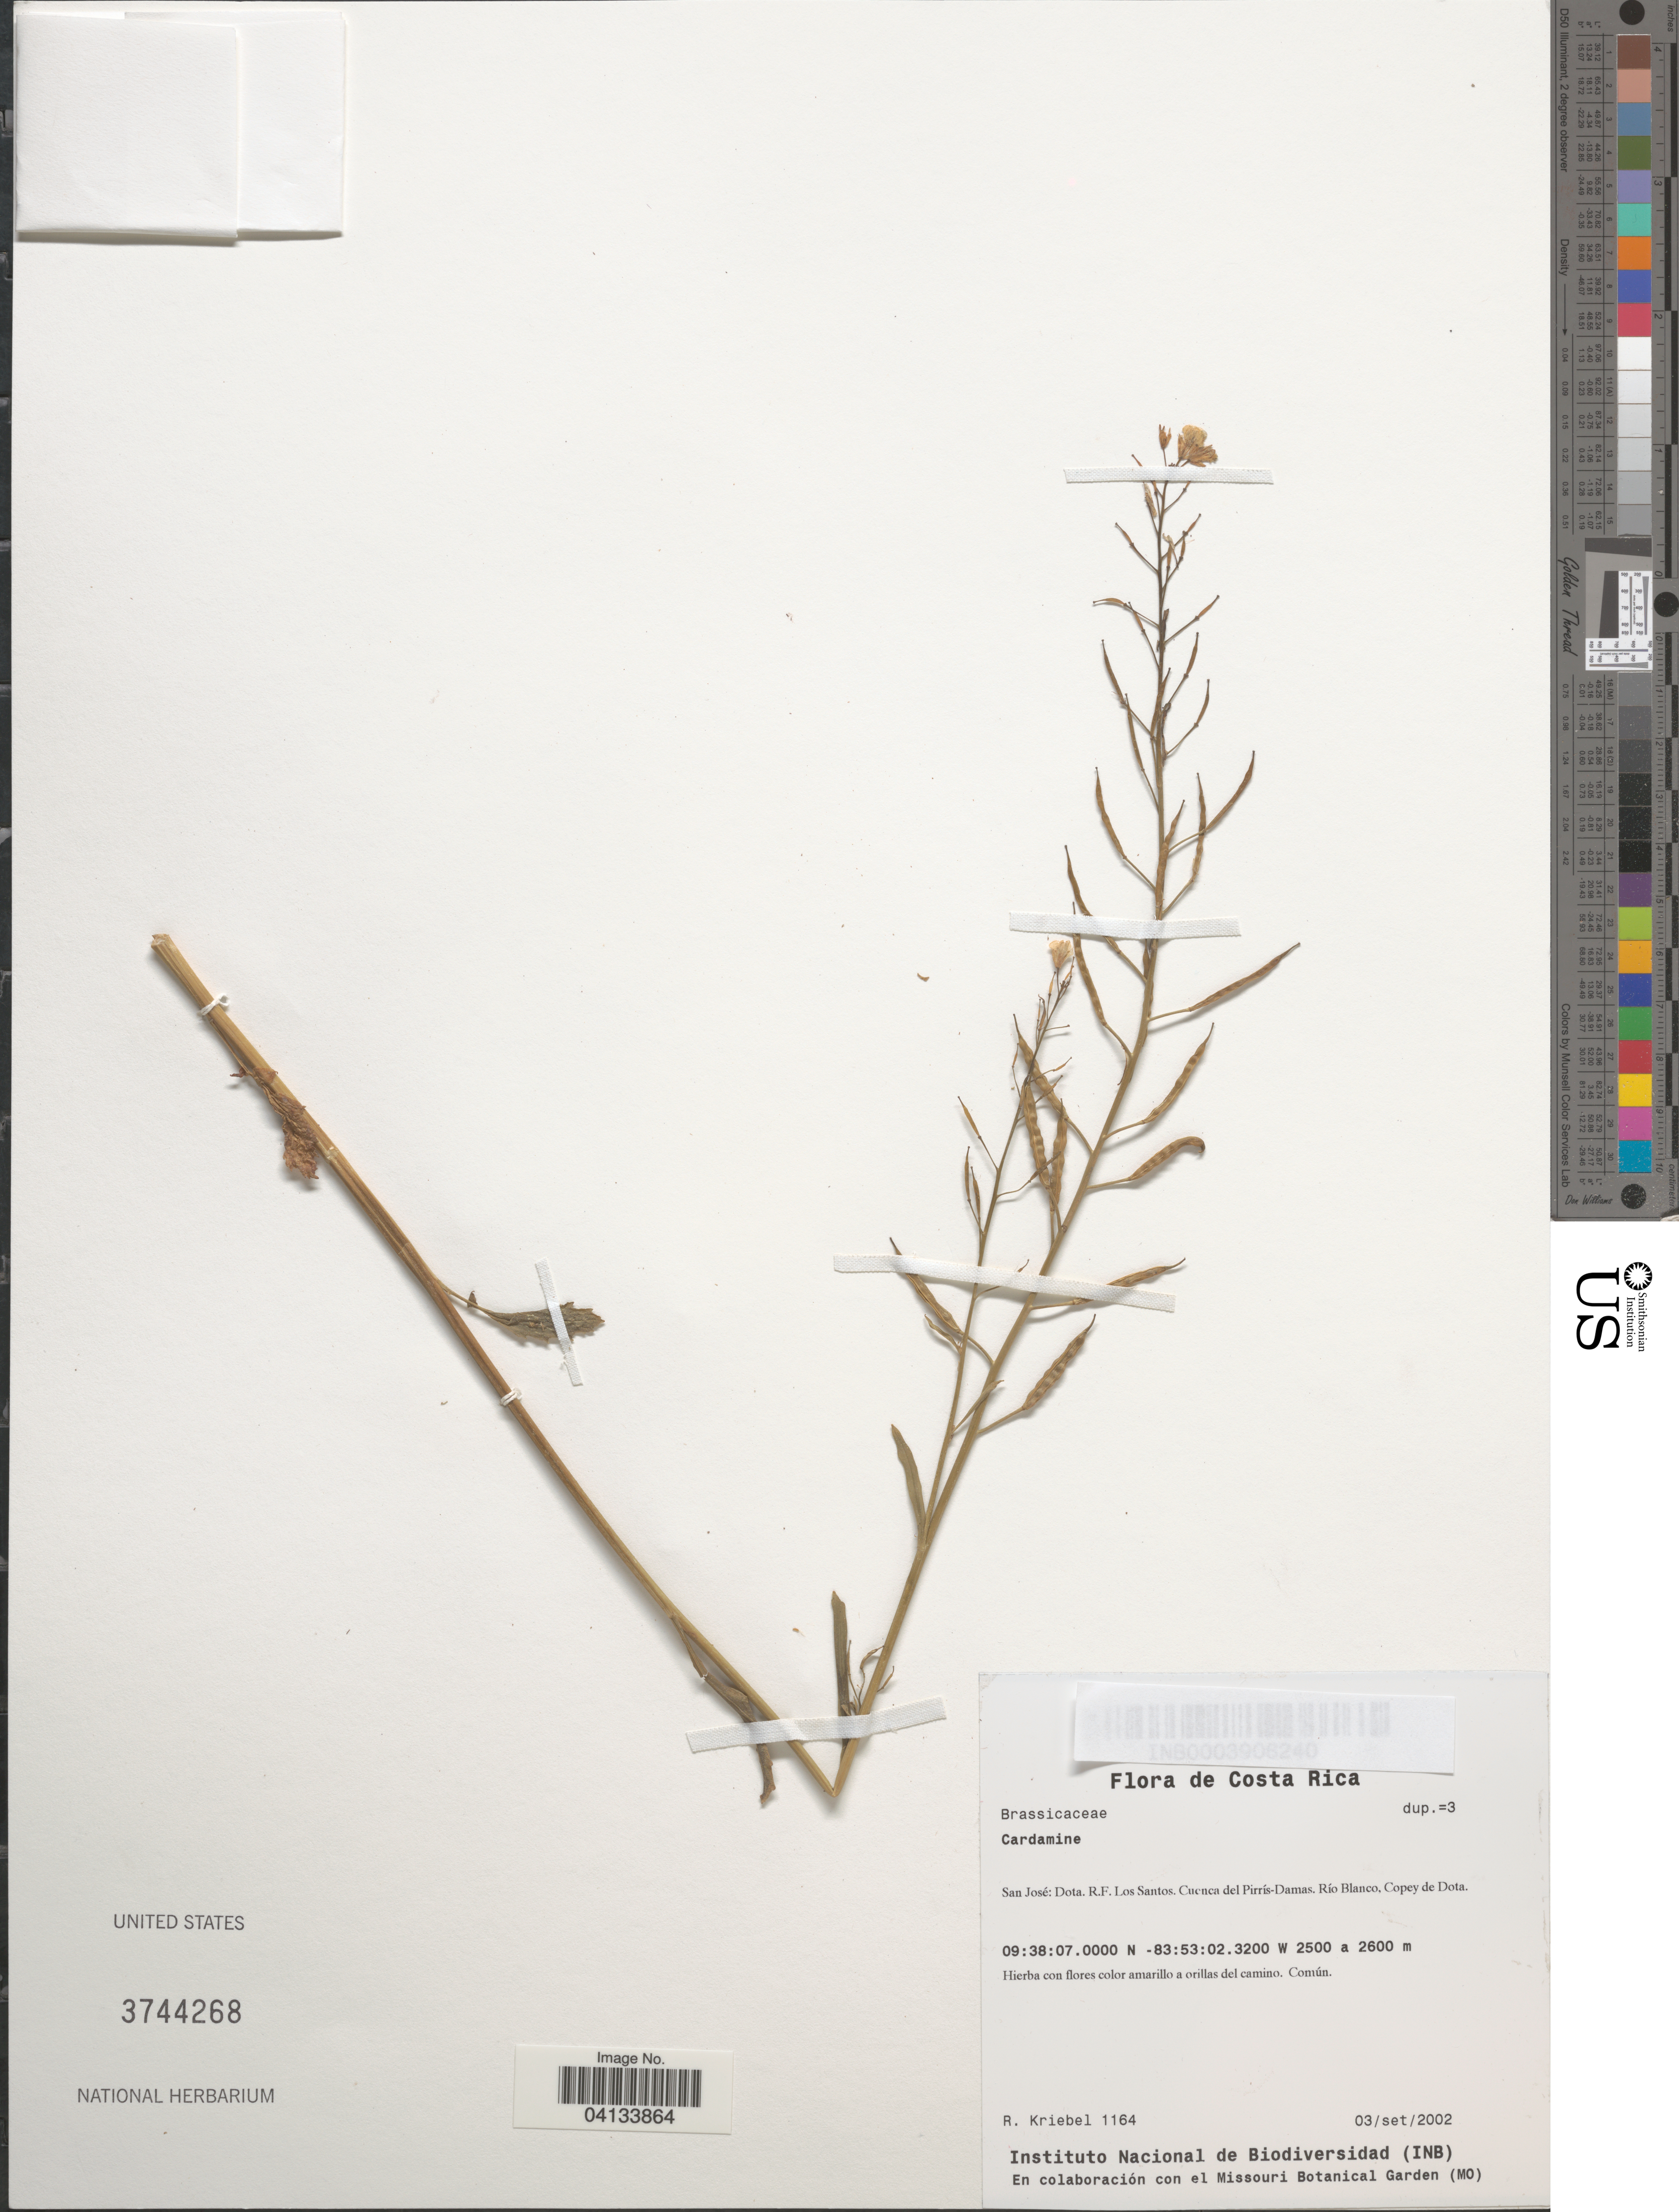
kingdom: Plantae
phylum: Tracheophyta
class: Magnoliopsida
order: Brassicales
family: Brassicaceae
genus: Cardamine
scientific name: Cardamine sp.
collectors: R. Kriebel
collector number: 1164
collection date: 2002-09-03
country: Costa Rica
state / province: San José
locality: Dota. R.F. Los Santos. Cuenca del Pirrís-Damas. Río Blanco, Copey de Dota.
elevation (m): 2500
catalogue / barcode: US 3744268